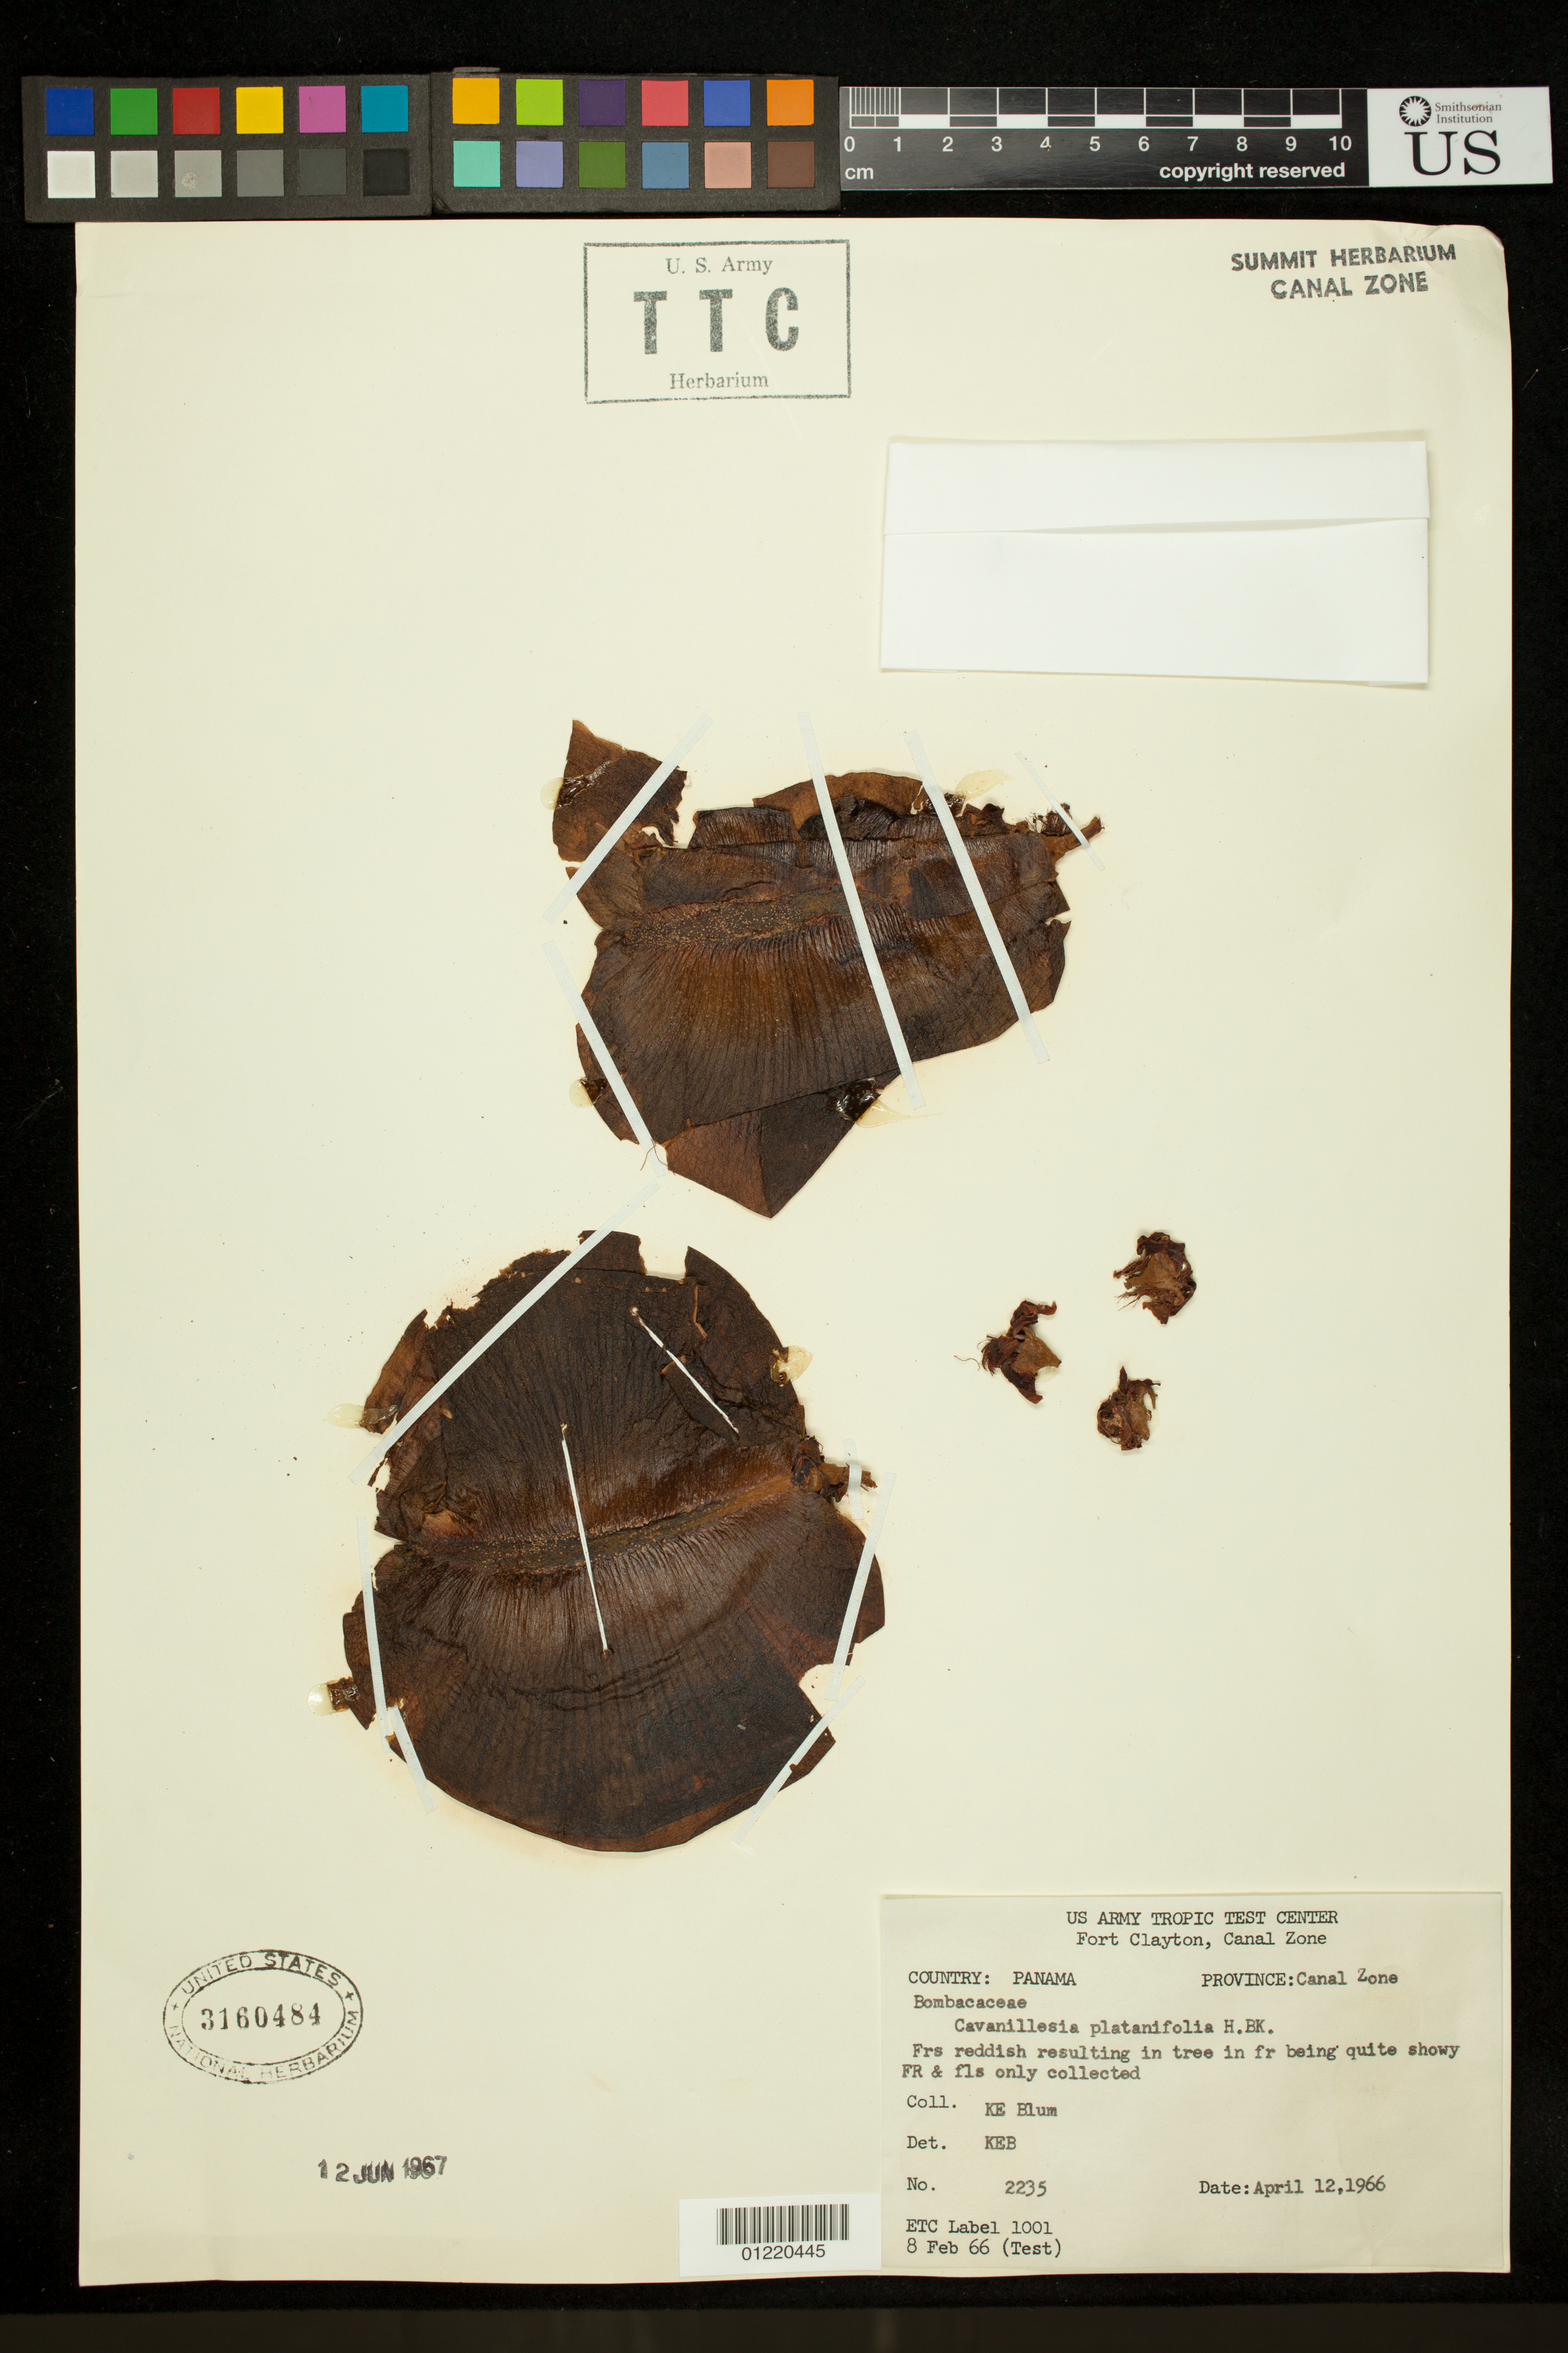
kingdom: Plantae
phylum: Tracheophyta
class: Magnoliopsida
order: Malvales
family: Malvaceae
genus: Cavanillesia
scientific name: Cavanillesia platanifolia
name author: (Bonpl.) Kunth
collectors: K. Blum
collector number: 2235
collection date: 1966-04-12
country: Panama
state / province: Panamá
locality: Fort Clayton, Canal Zone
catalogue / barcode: US 3160484